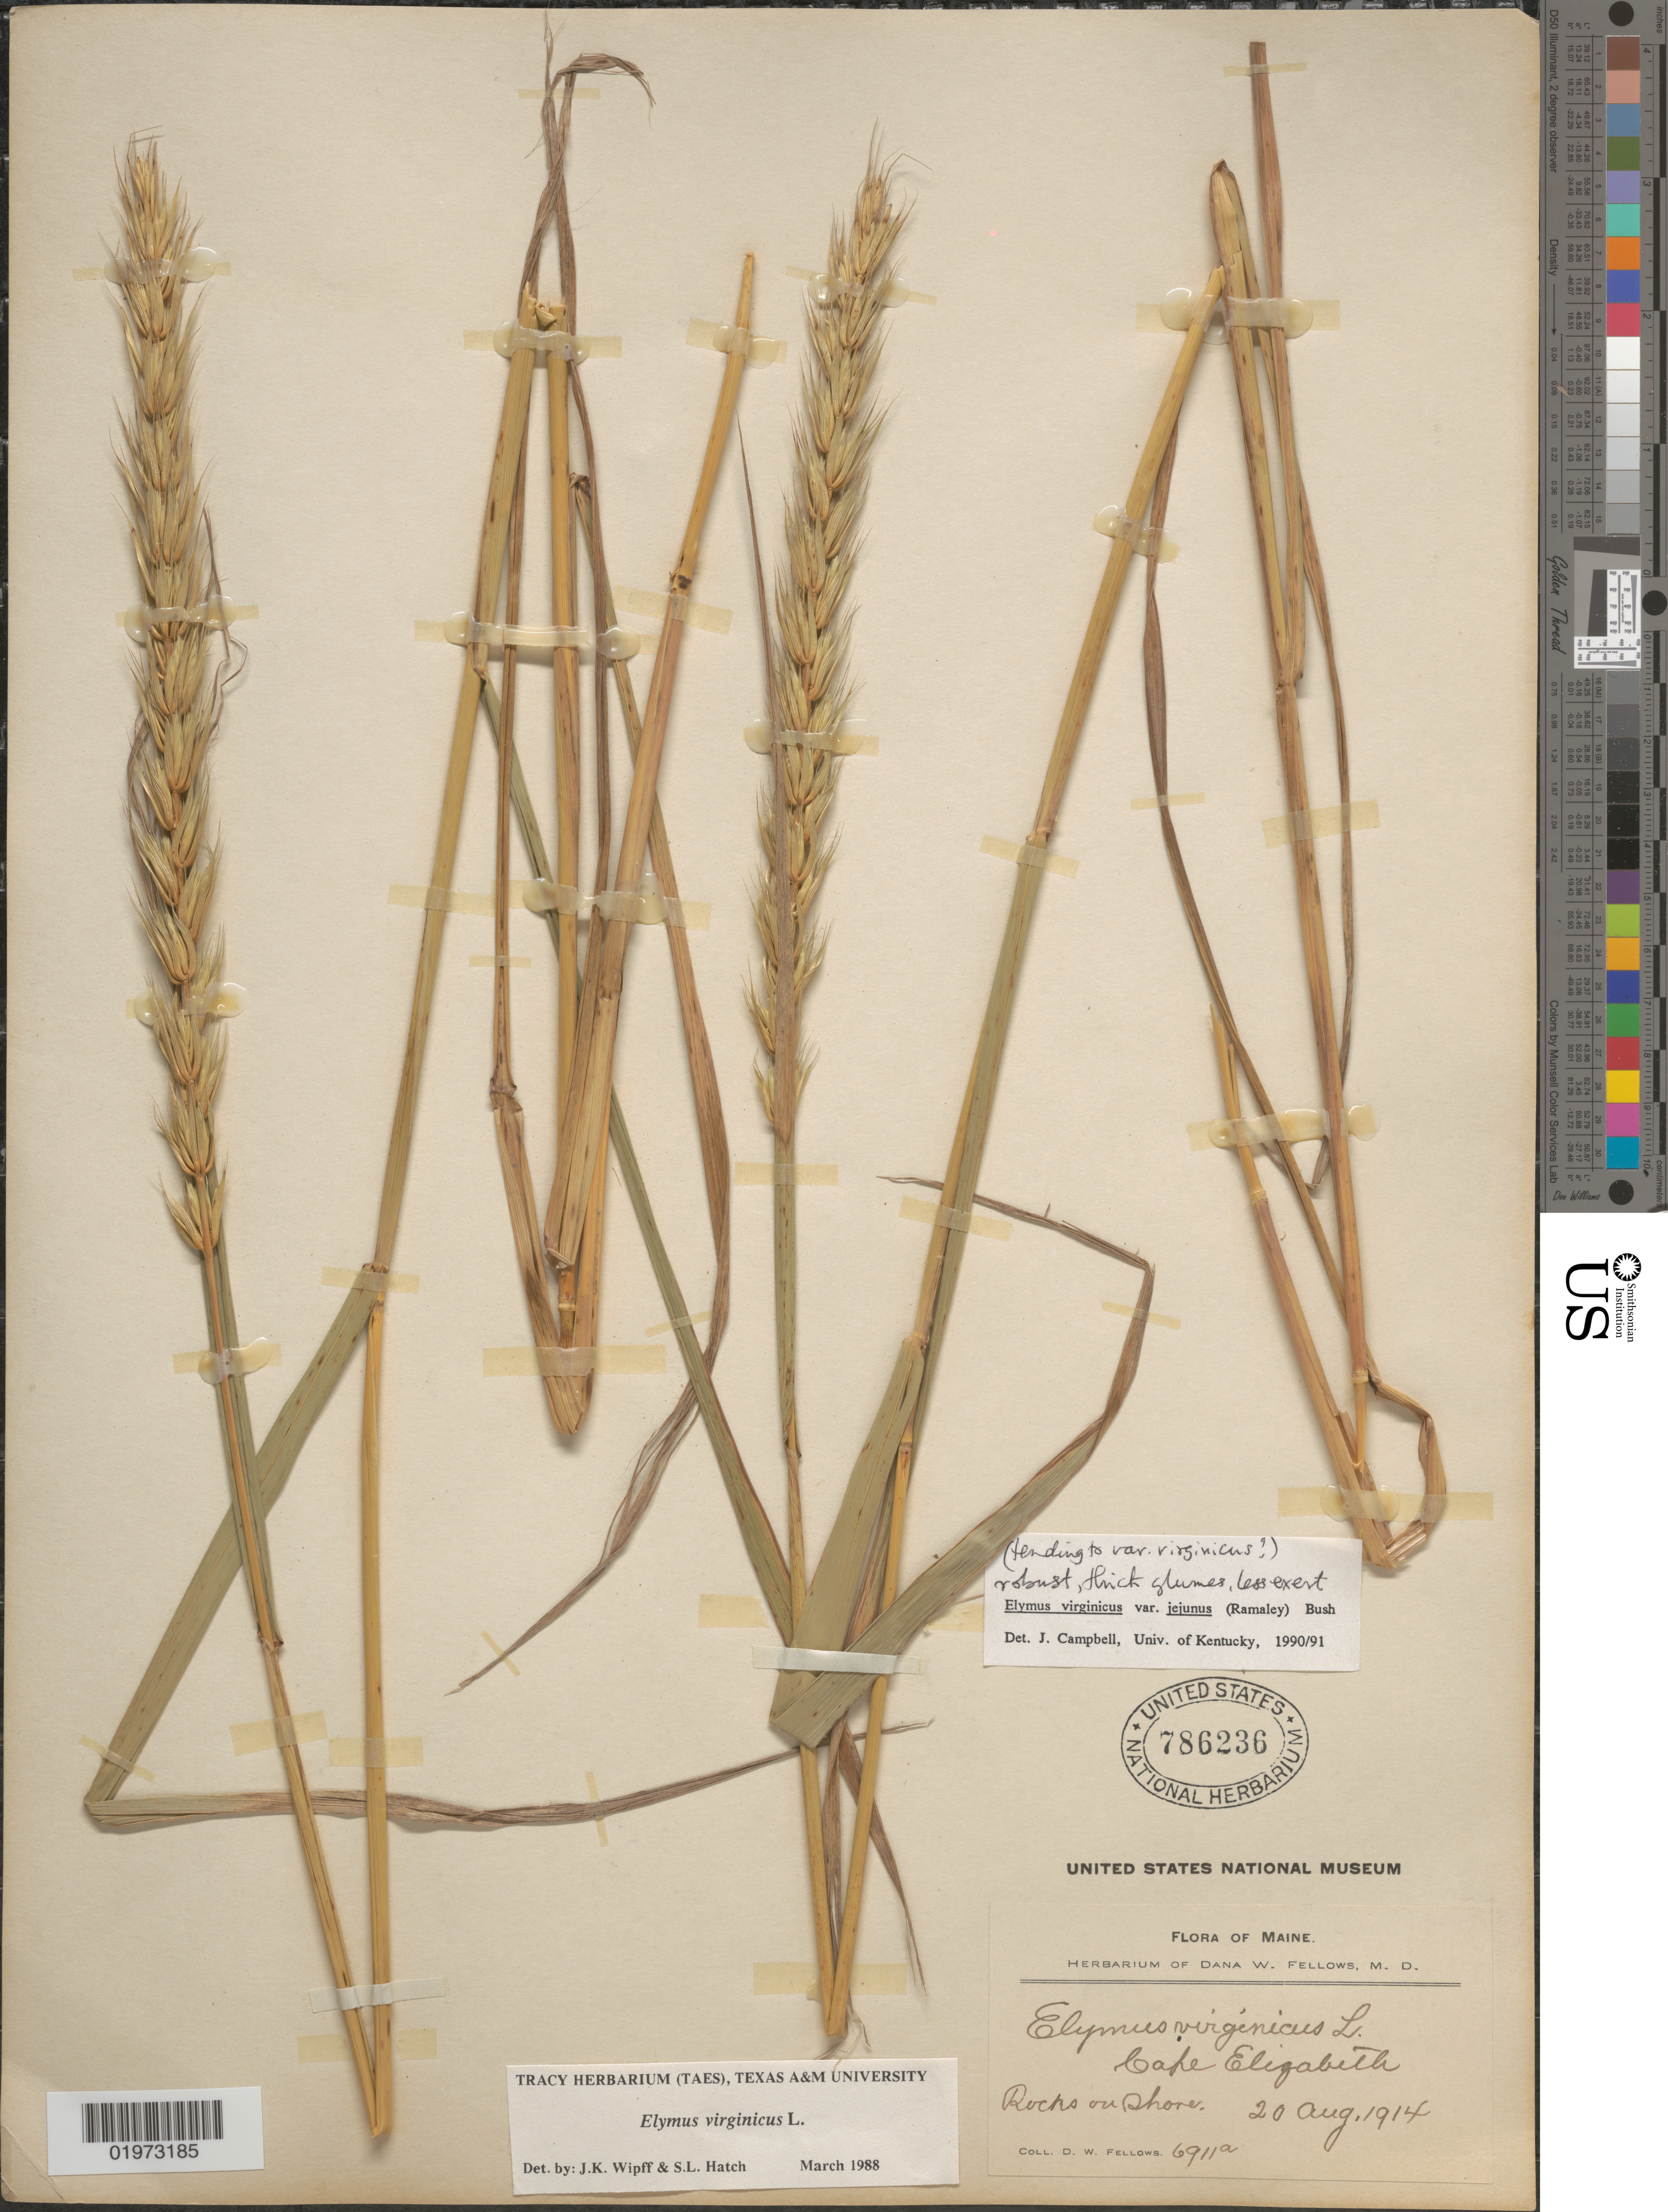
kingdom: Plantae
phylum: Tracheophyta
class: Liliopsida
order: Poales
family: Poaceae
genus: Elymus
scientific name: Elymus virginicus var. virginicus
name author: L.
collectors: D. W. Fellows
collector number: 6911a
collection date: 1914-08-20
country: United States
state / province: Maine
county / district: Cumberland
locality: Cape Elizabeth. Rocks on shore.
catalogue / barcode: US 786236